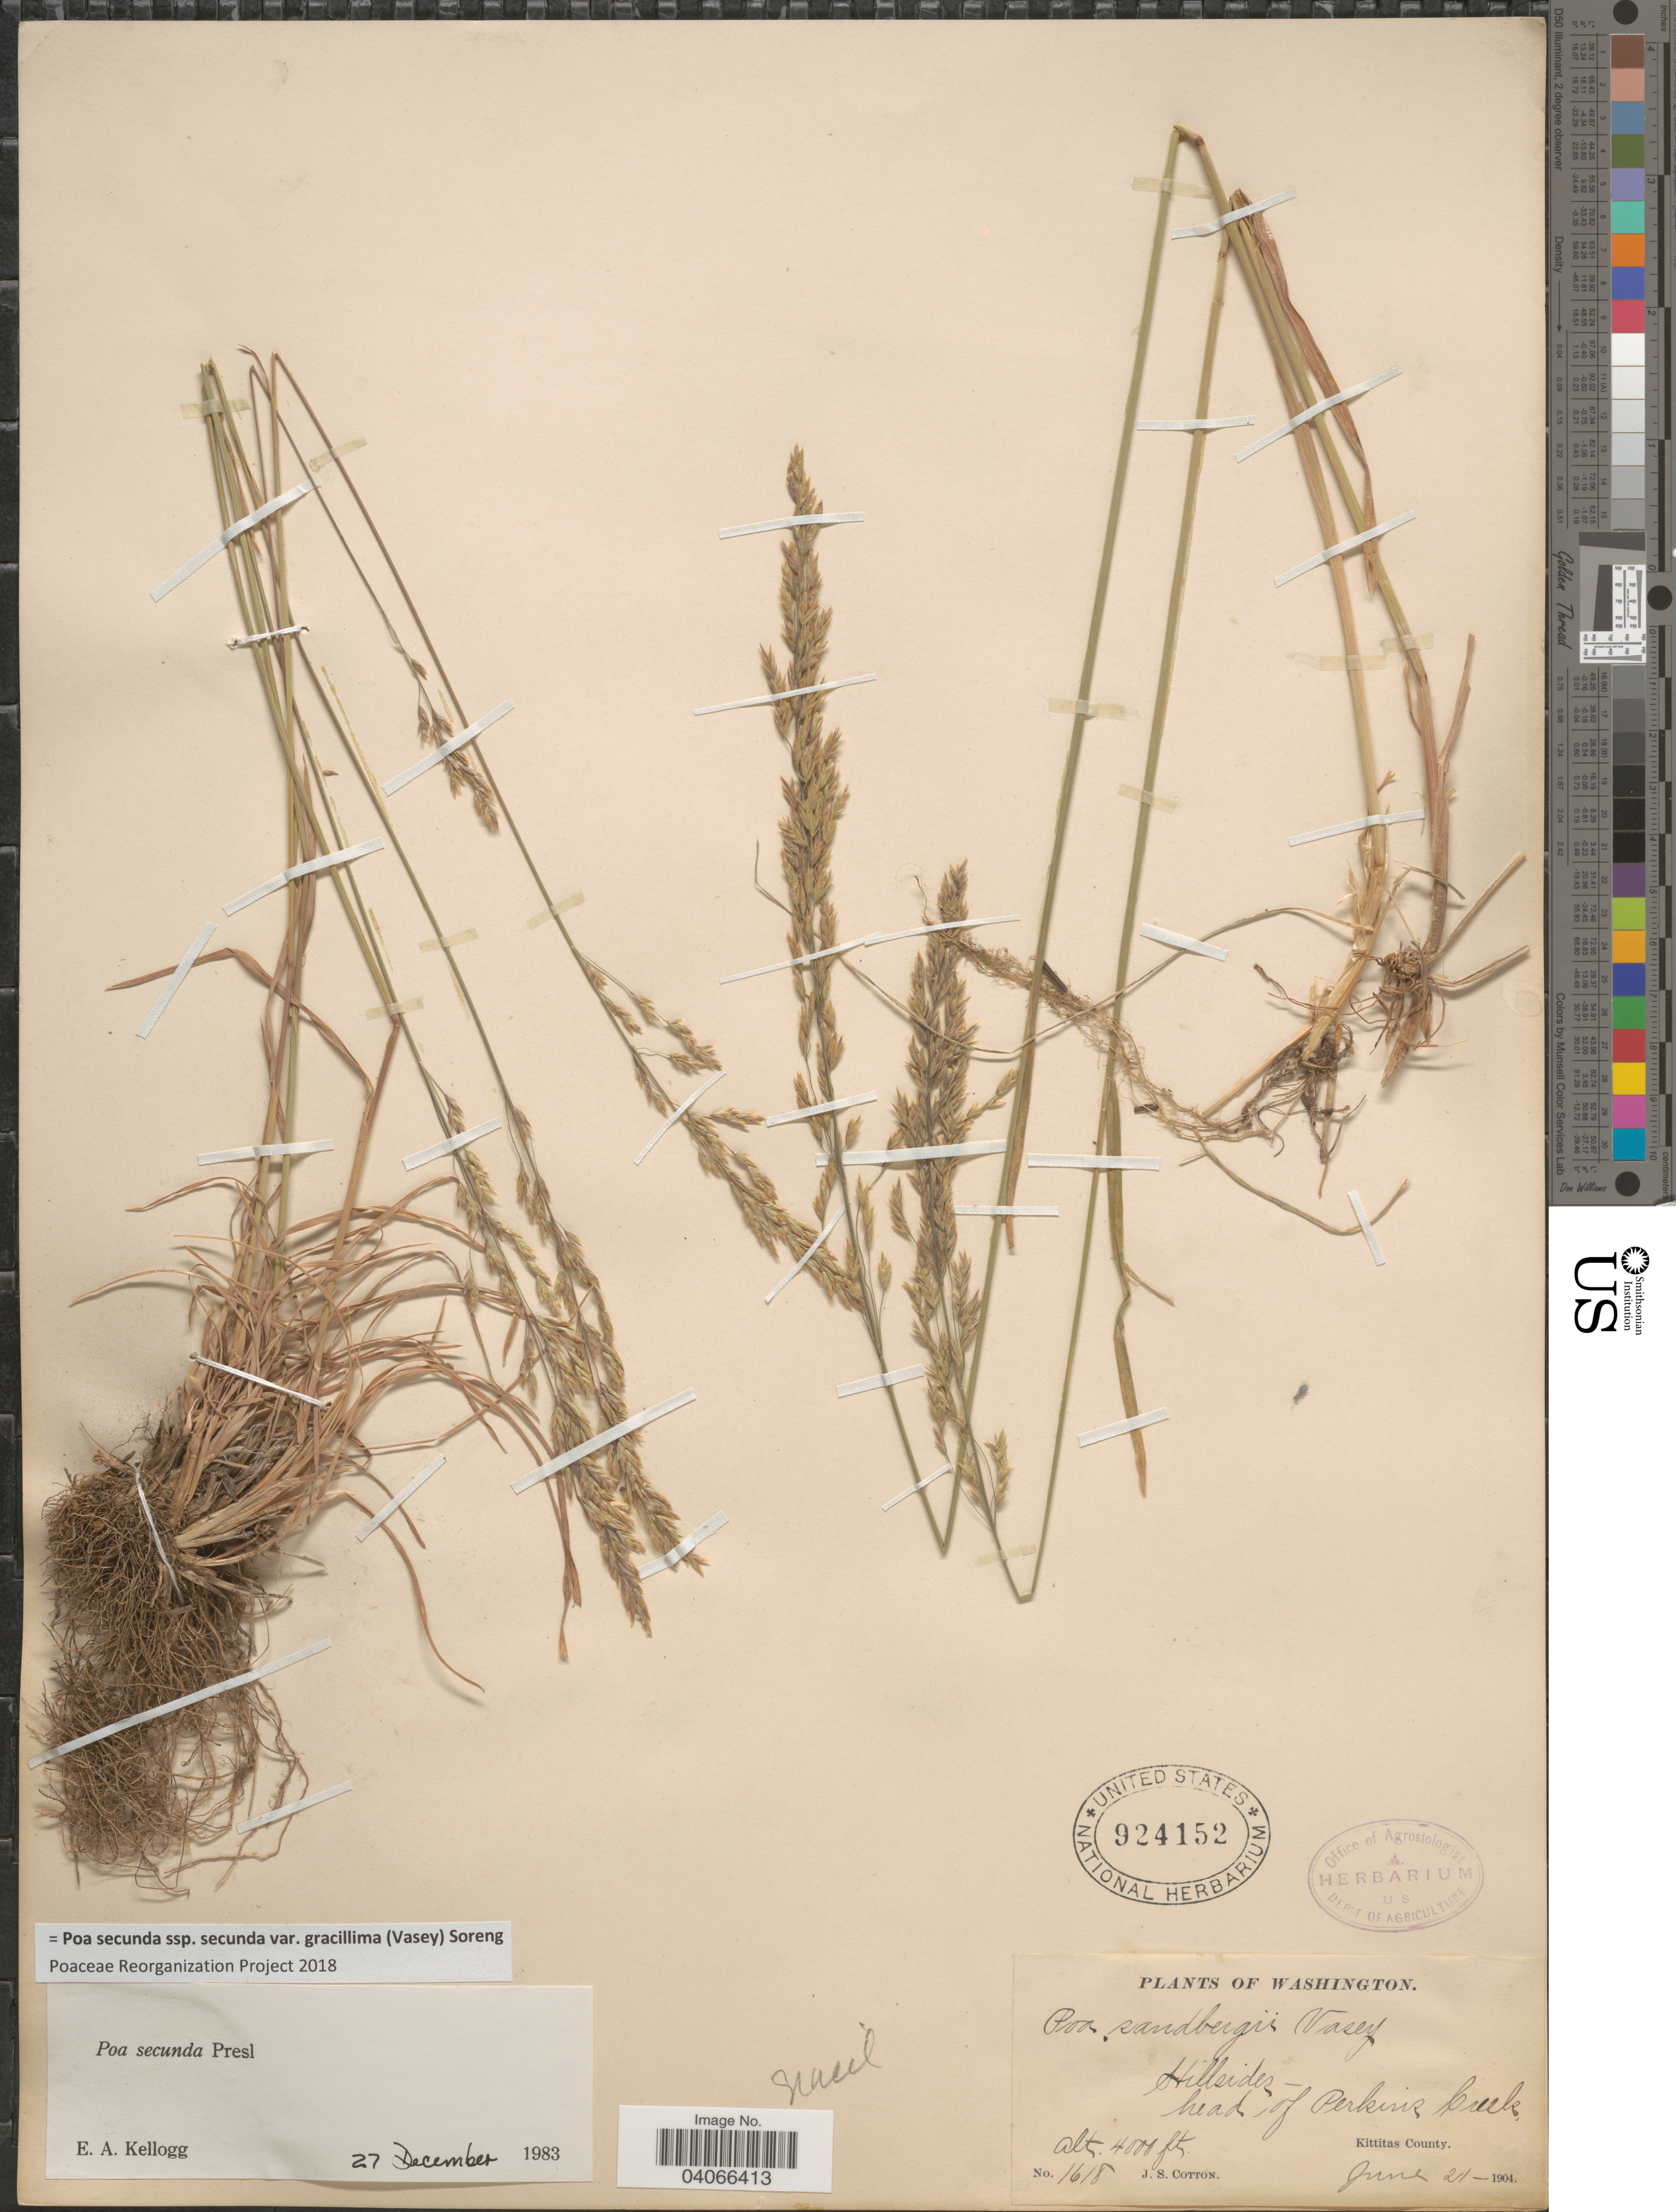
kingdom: Plantae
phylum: Tracheophyta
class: Liliopsida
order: Poales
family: Poaceae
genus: Poa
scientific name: Poa secunda subsp. secunda var. gracillima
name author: (Vasey) Soreng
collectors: J. S. Cotton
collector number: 1618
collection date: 1904-06-21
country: United States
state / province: Washington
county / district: Kittitas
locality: Hillsides- head of Perkins Creek. Kittitas County.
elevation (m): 1219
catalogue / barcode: US 924152